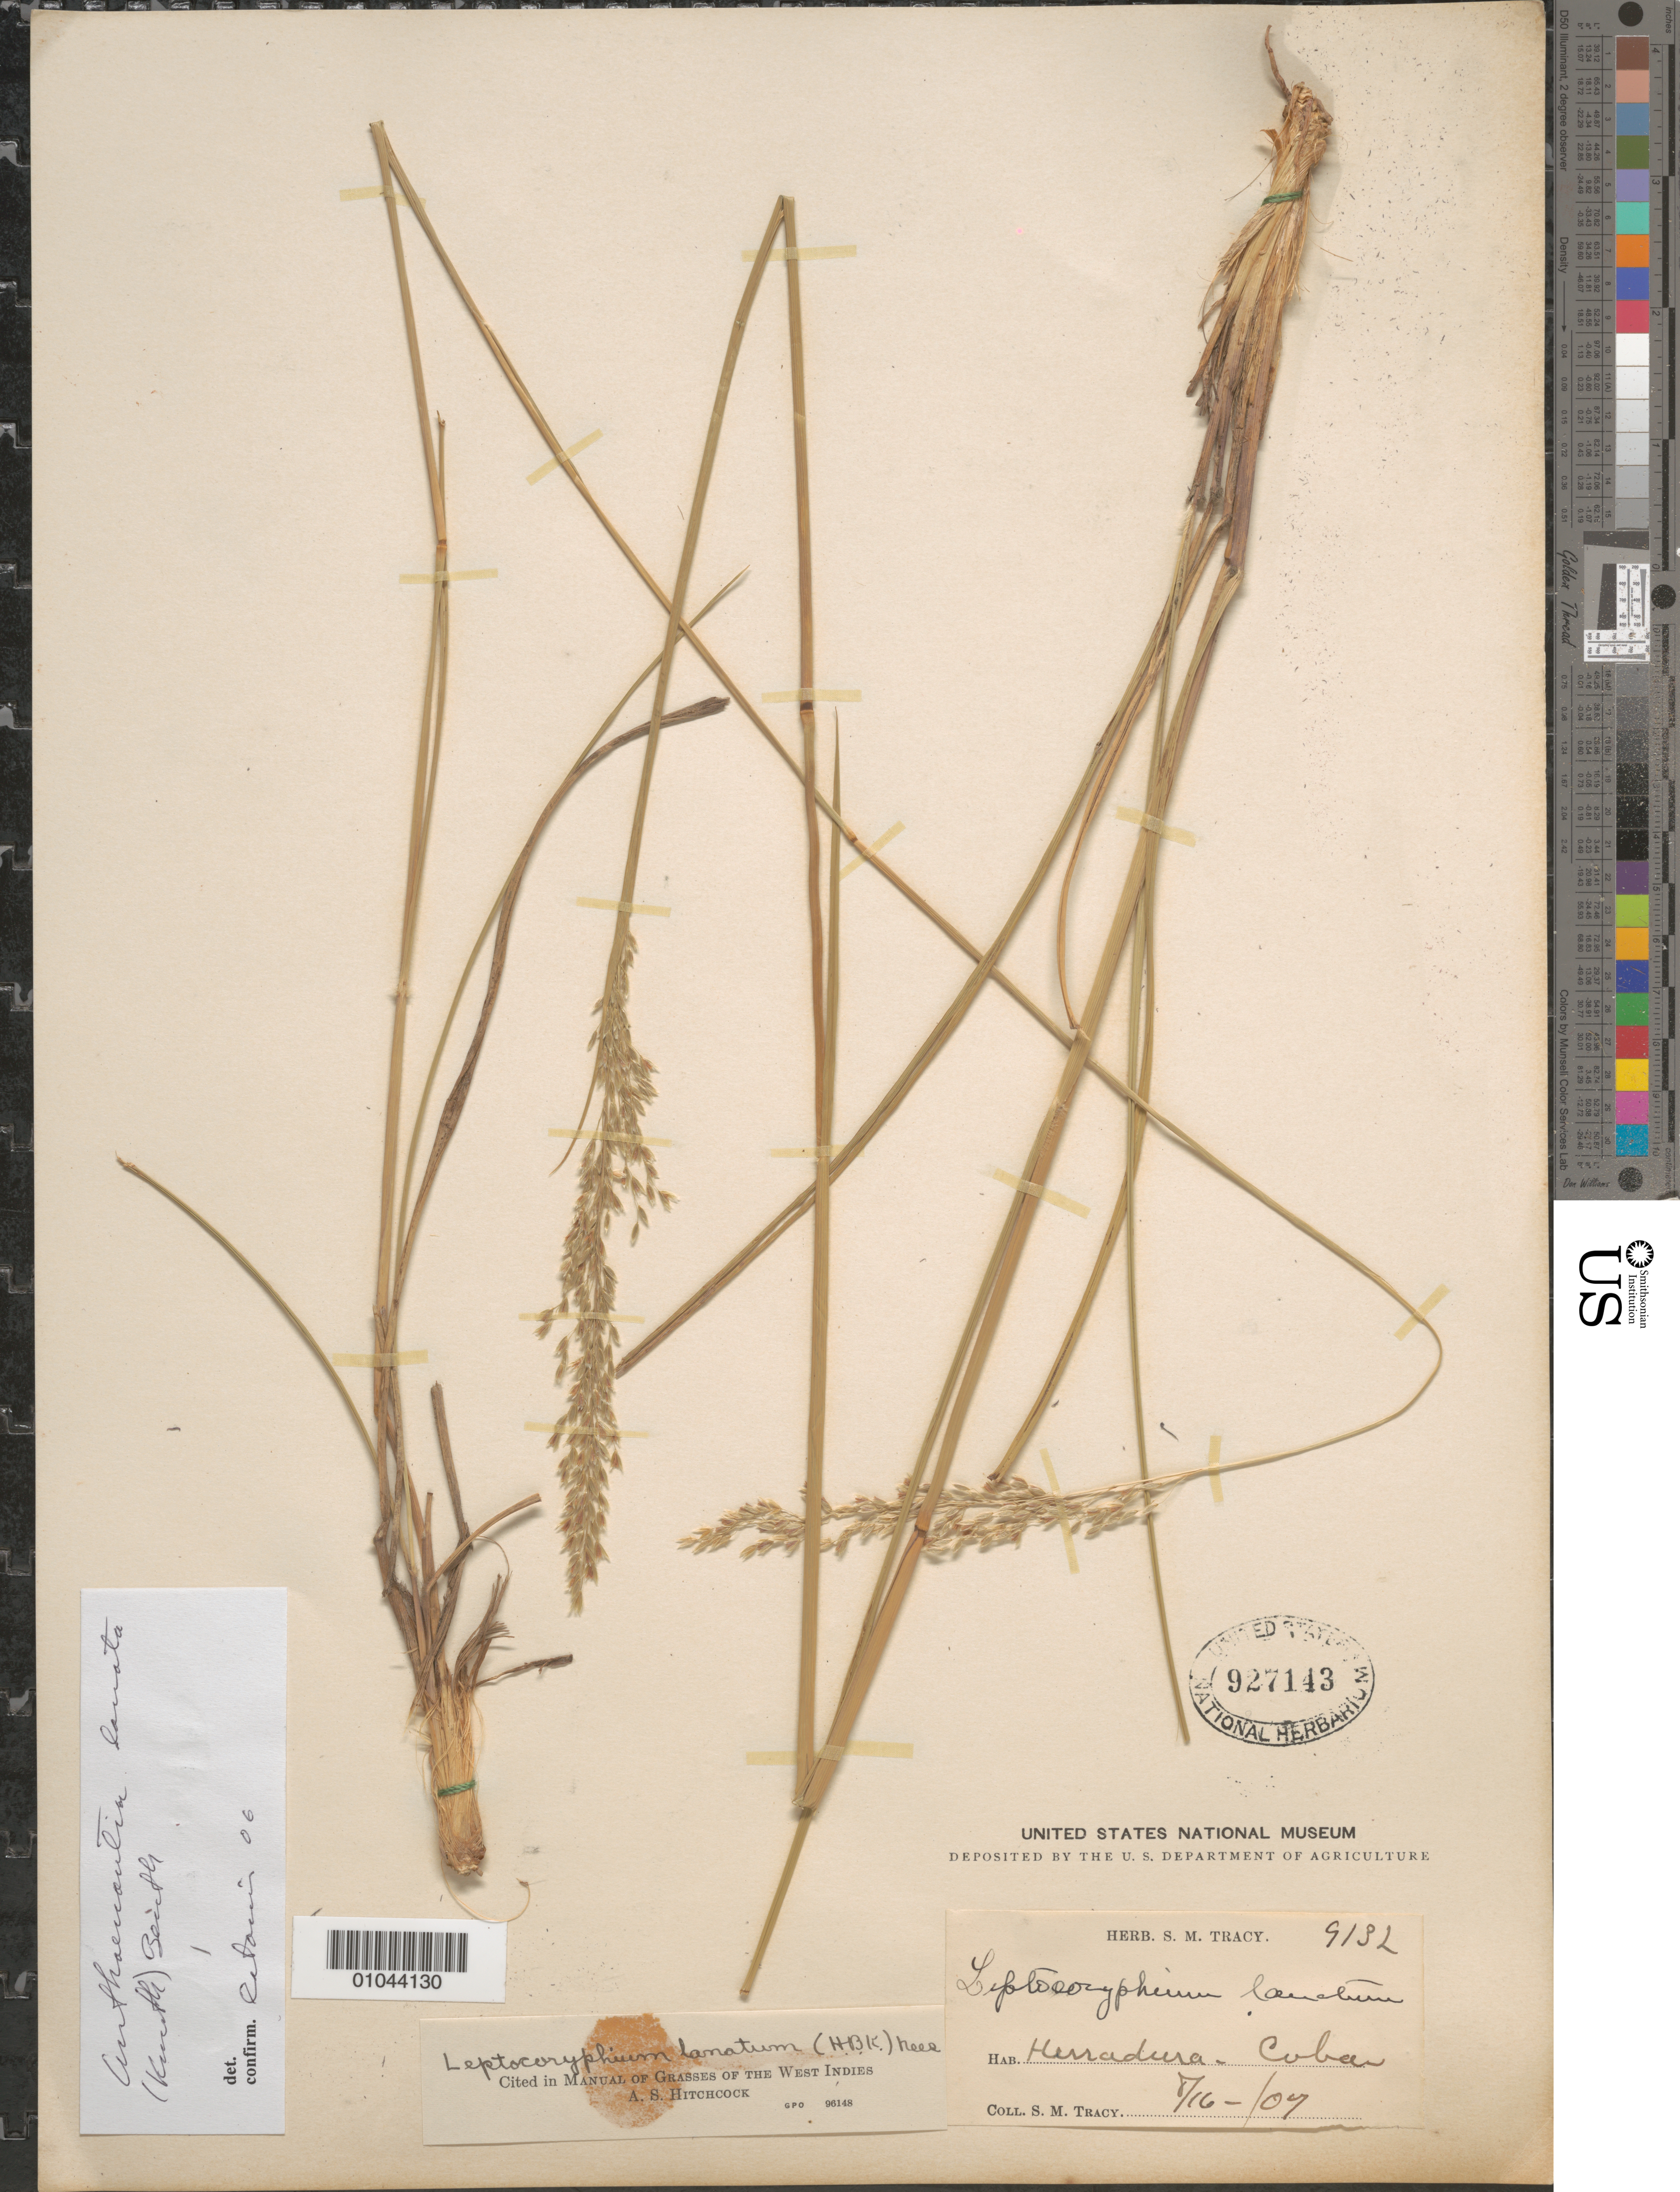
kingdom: Plantae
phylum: Tracheophyta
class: Liliopsida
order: Poales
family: Poaceae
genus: Leptocoryphium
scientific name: Leptocoryphium lanatum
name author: (Kunth) Nees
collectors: S. M. Tracy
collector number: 9132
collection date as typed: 16 Aug 1907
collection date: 1907-08-16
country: Cuba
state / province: Ciego de Ávila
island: Cuba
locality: Herradura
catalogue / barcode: US 927143